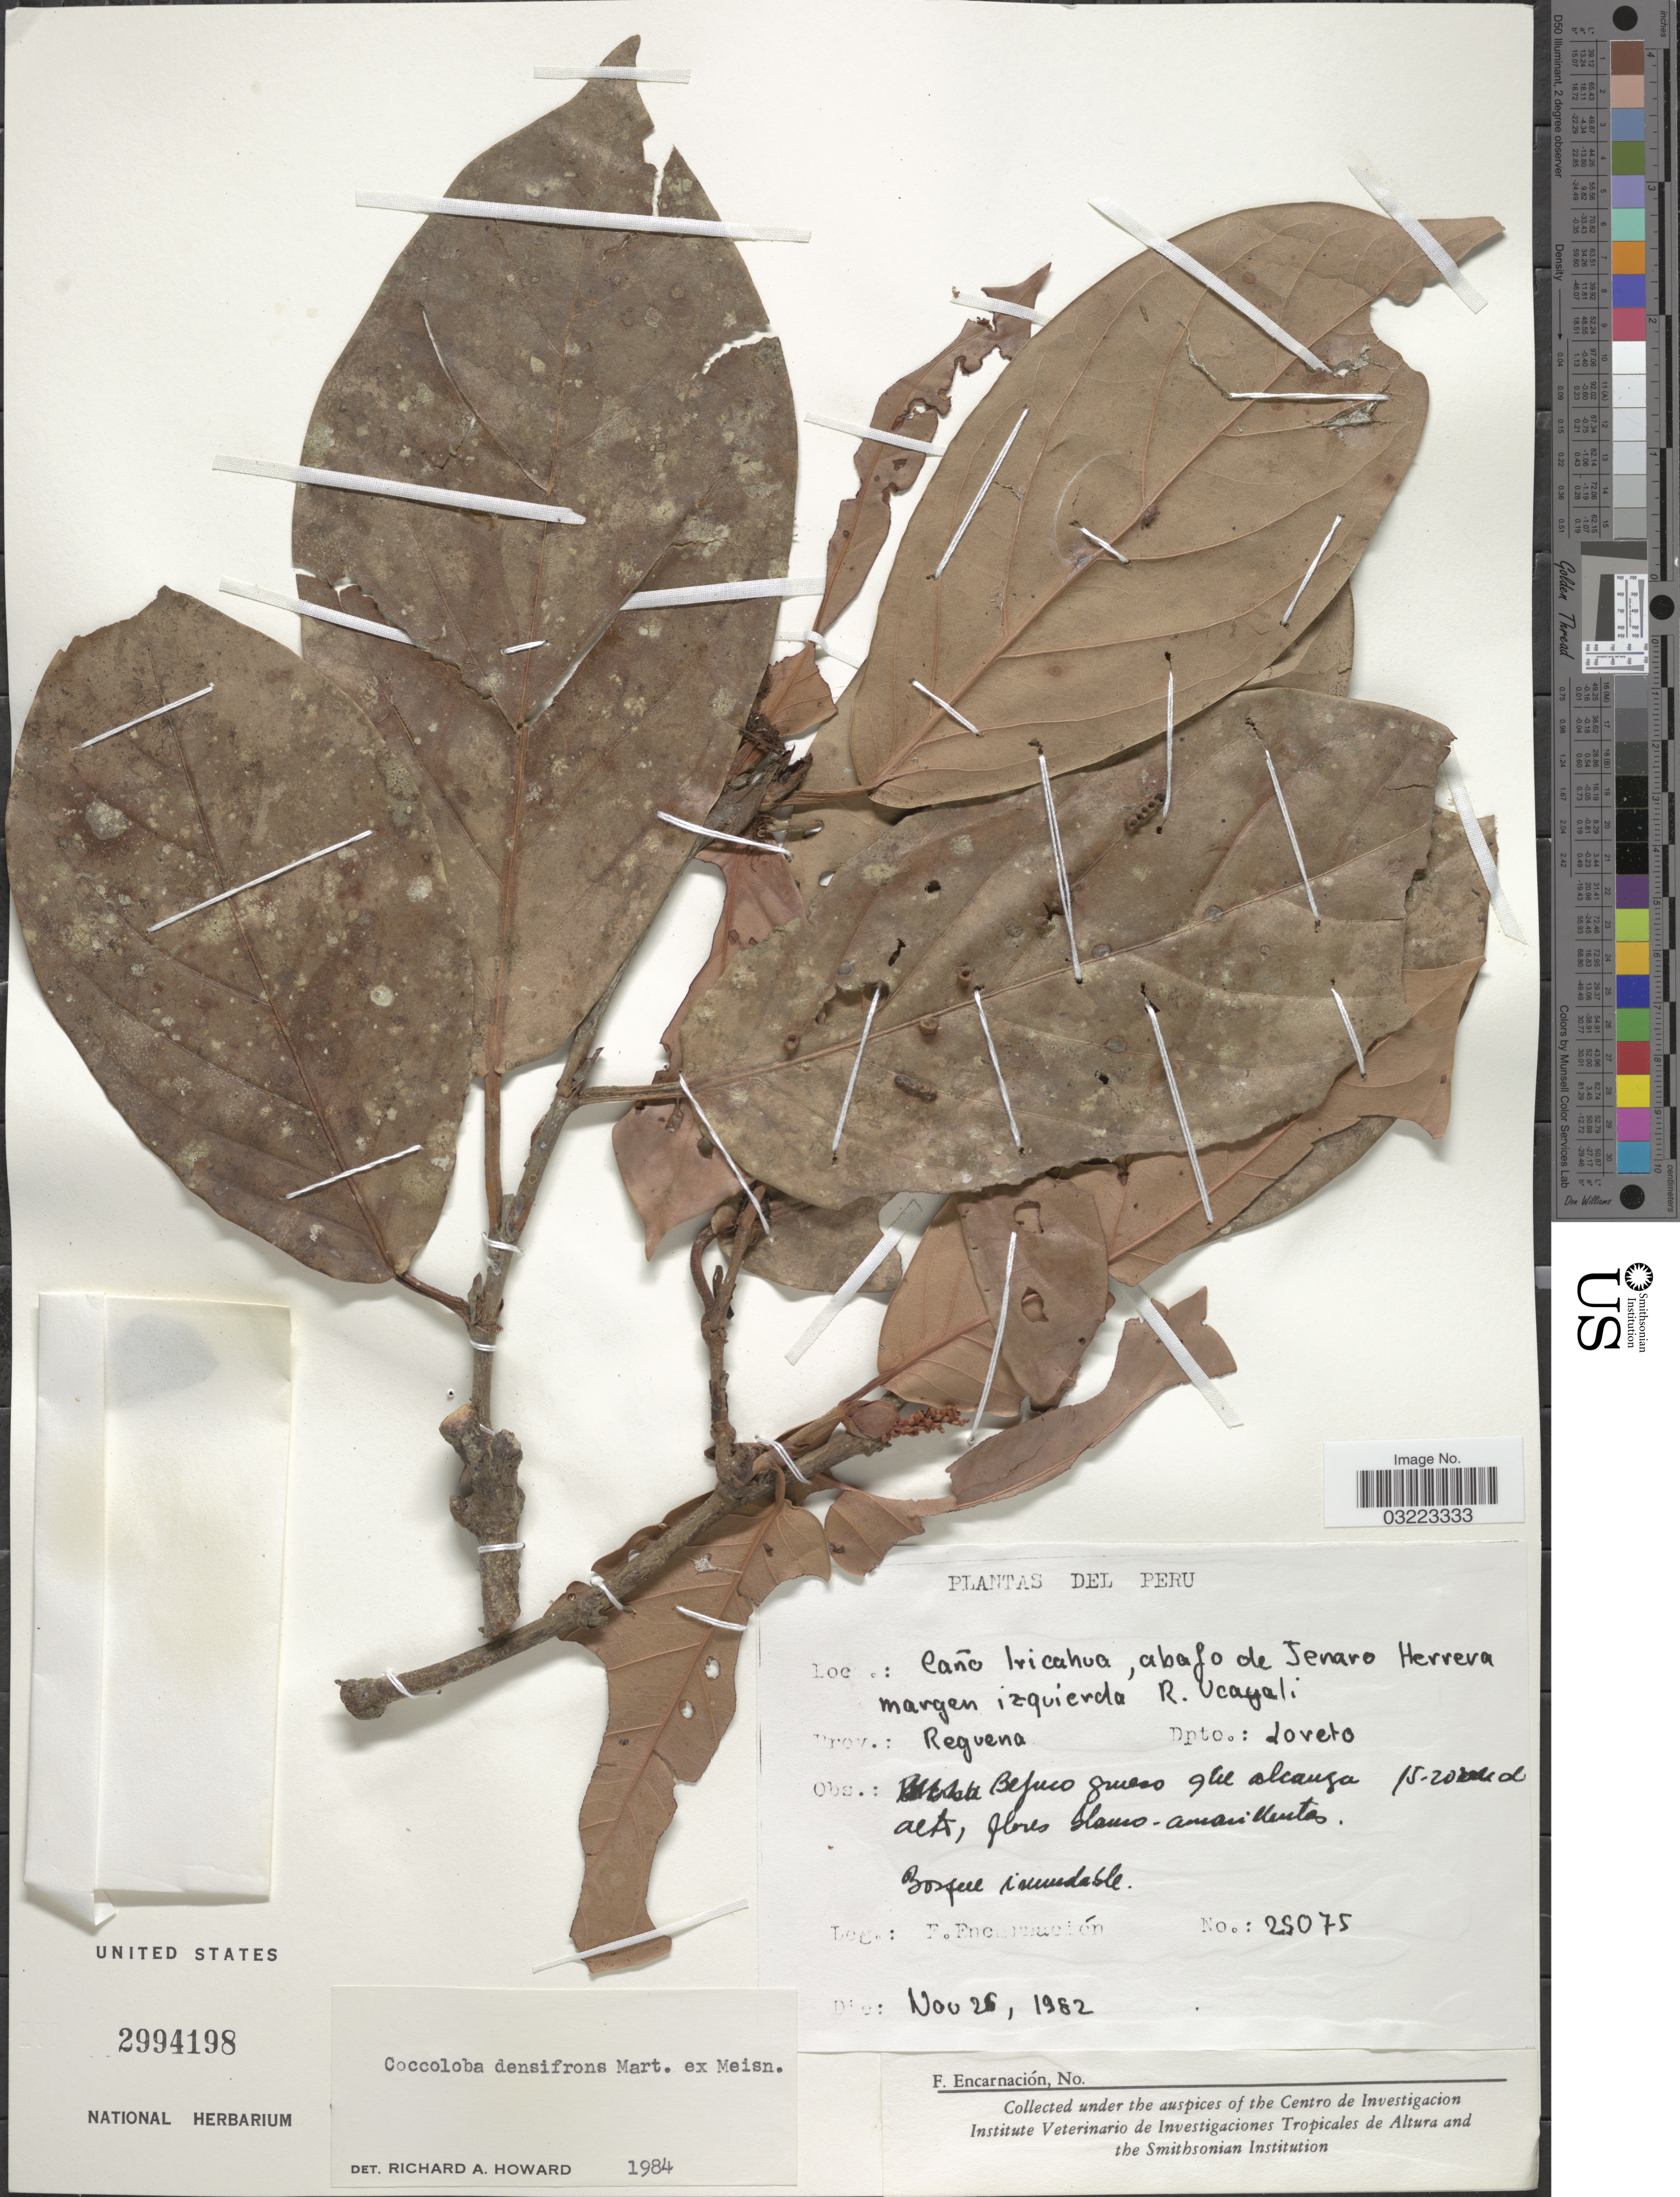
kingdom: Plantae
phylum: Tracheophyta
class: Magnoliopsida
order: Caryophyllales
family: Polygonaceae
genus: Coccoloba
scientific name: Coccoloba densifrons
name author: Mart. ex Meisn.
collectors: F. Encarnación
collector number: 25078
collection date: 1982-11-26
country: Peru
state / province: Loreto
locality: Caño Iricahua, abajo de Tenaro Herrera, margen izquierda del R. Ucayali. Prov.: Requena. Dpto.: Loreto.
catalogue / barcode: US 2994198